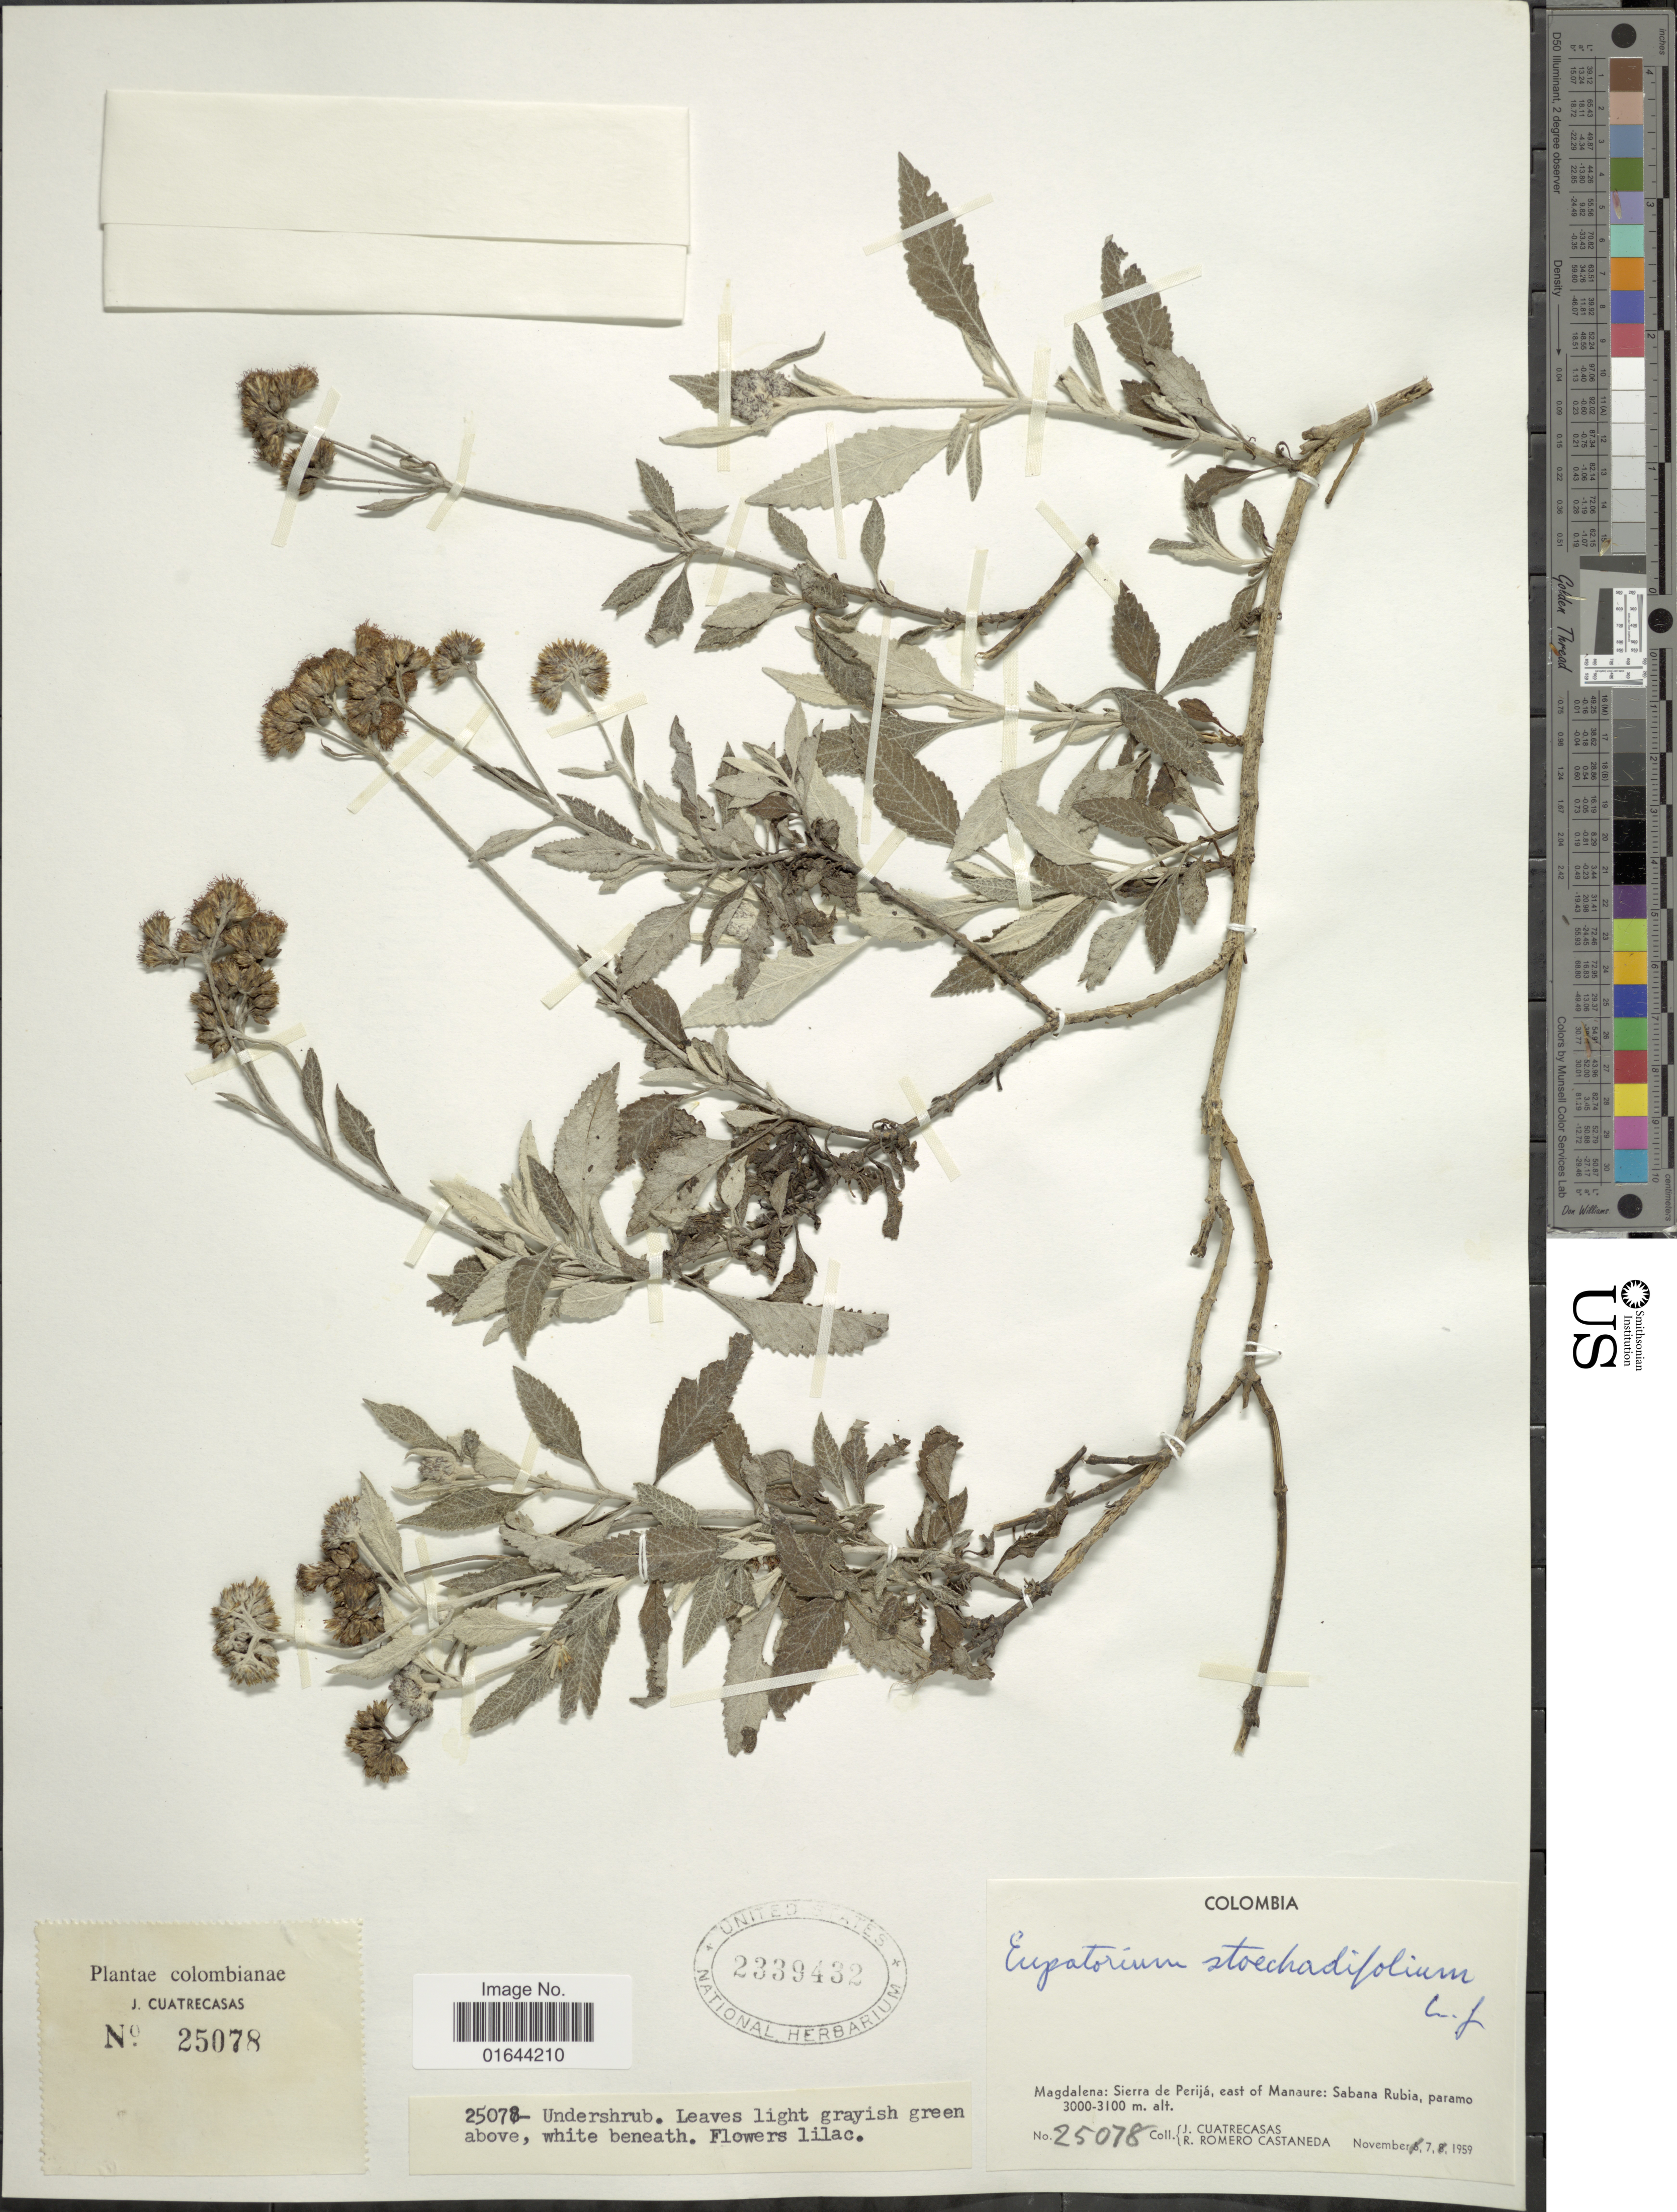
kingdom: Plantae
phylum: Tracheophyta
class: Magnoliopsida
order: Asterales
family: Asteraceae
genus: Lourteigia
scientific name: Lourteigia stoechadifolia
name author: (L. f.) R.M. King & H. Rob.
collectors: J. Cuatrecasas & R. Romero Castañeda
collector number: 25078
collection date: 1959-11-07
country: Colombia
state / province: Magdalena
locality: Magadalena: Sierra de Perija, east of Manaure: Sabana Rubia, paramo.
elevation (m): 3000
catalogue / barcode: US 2339432